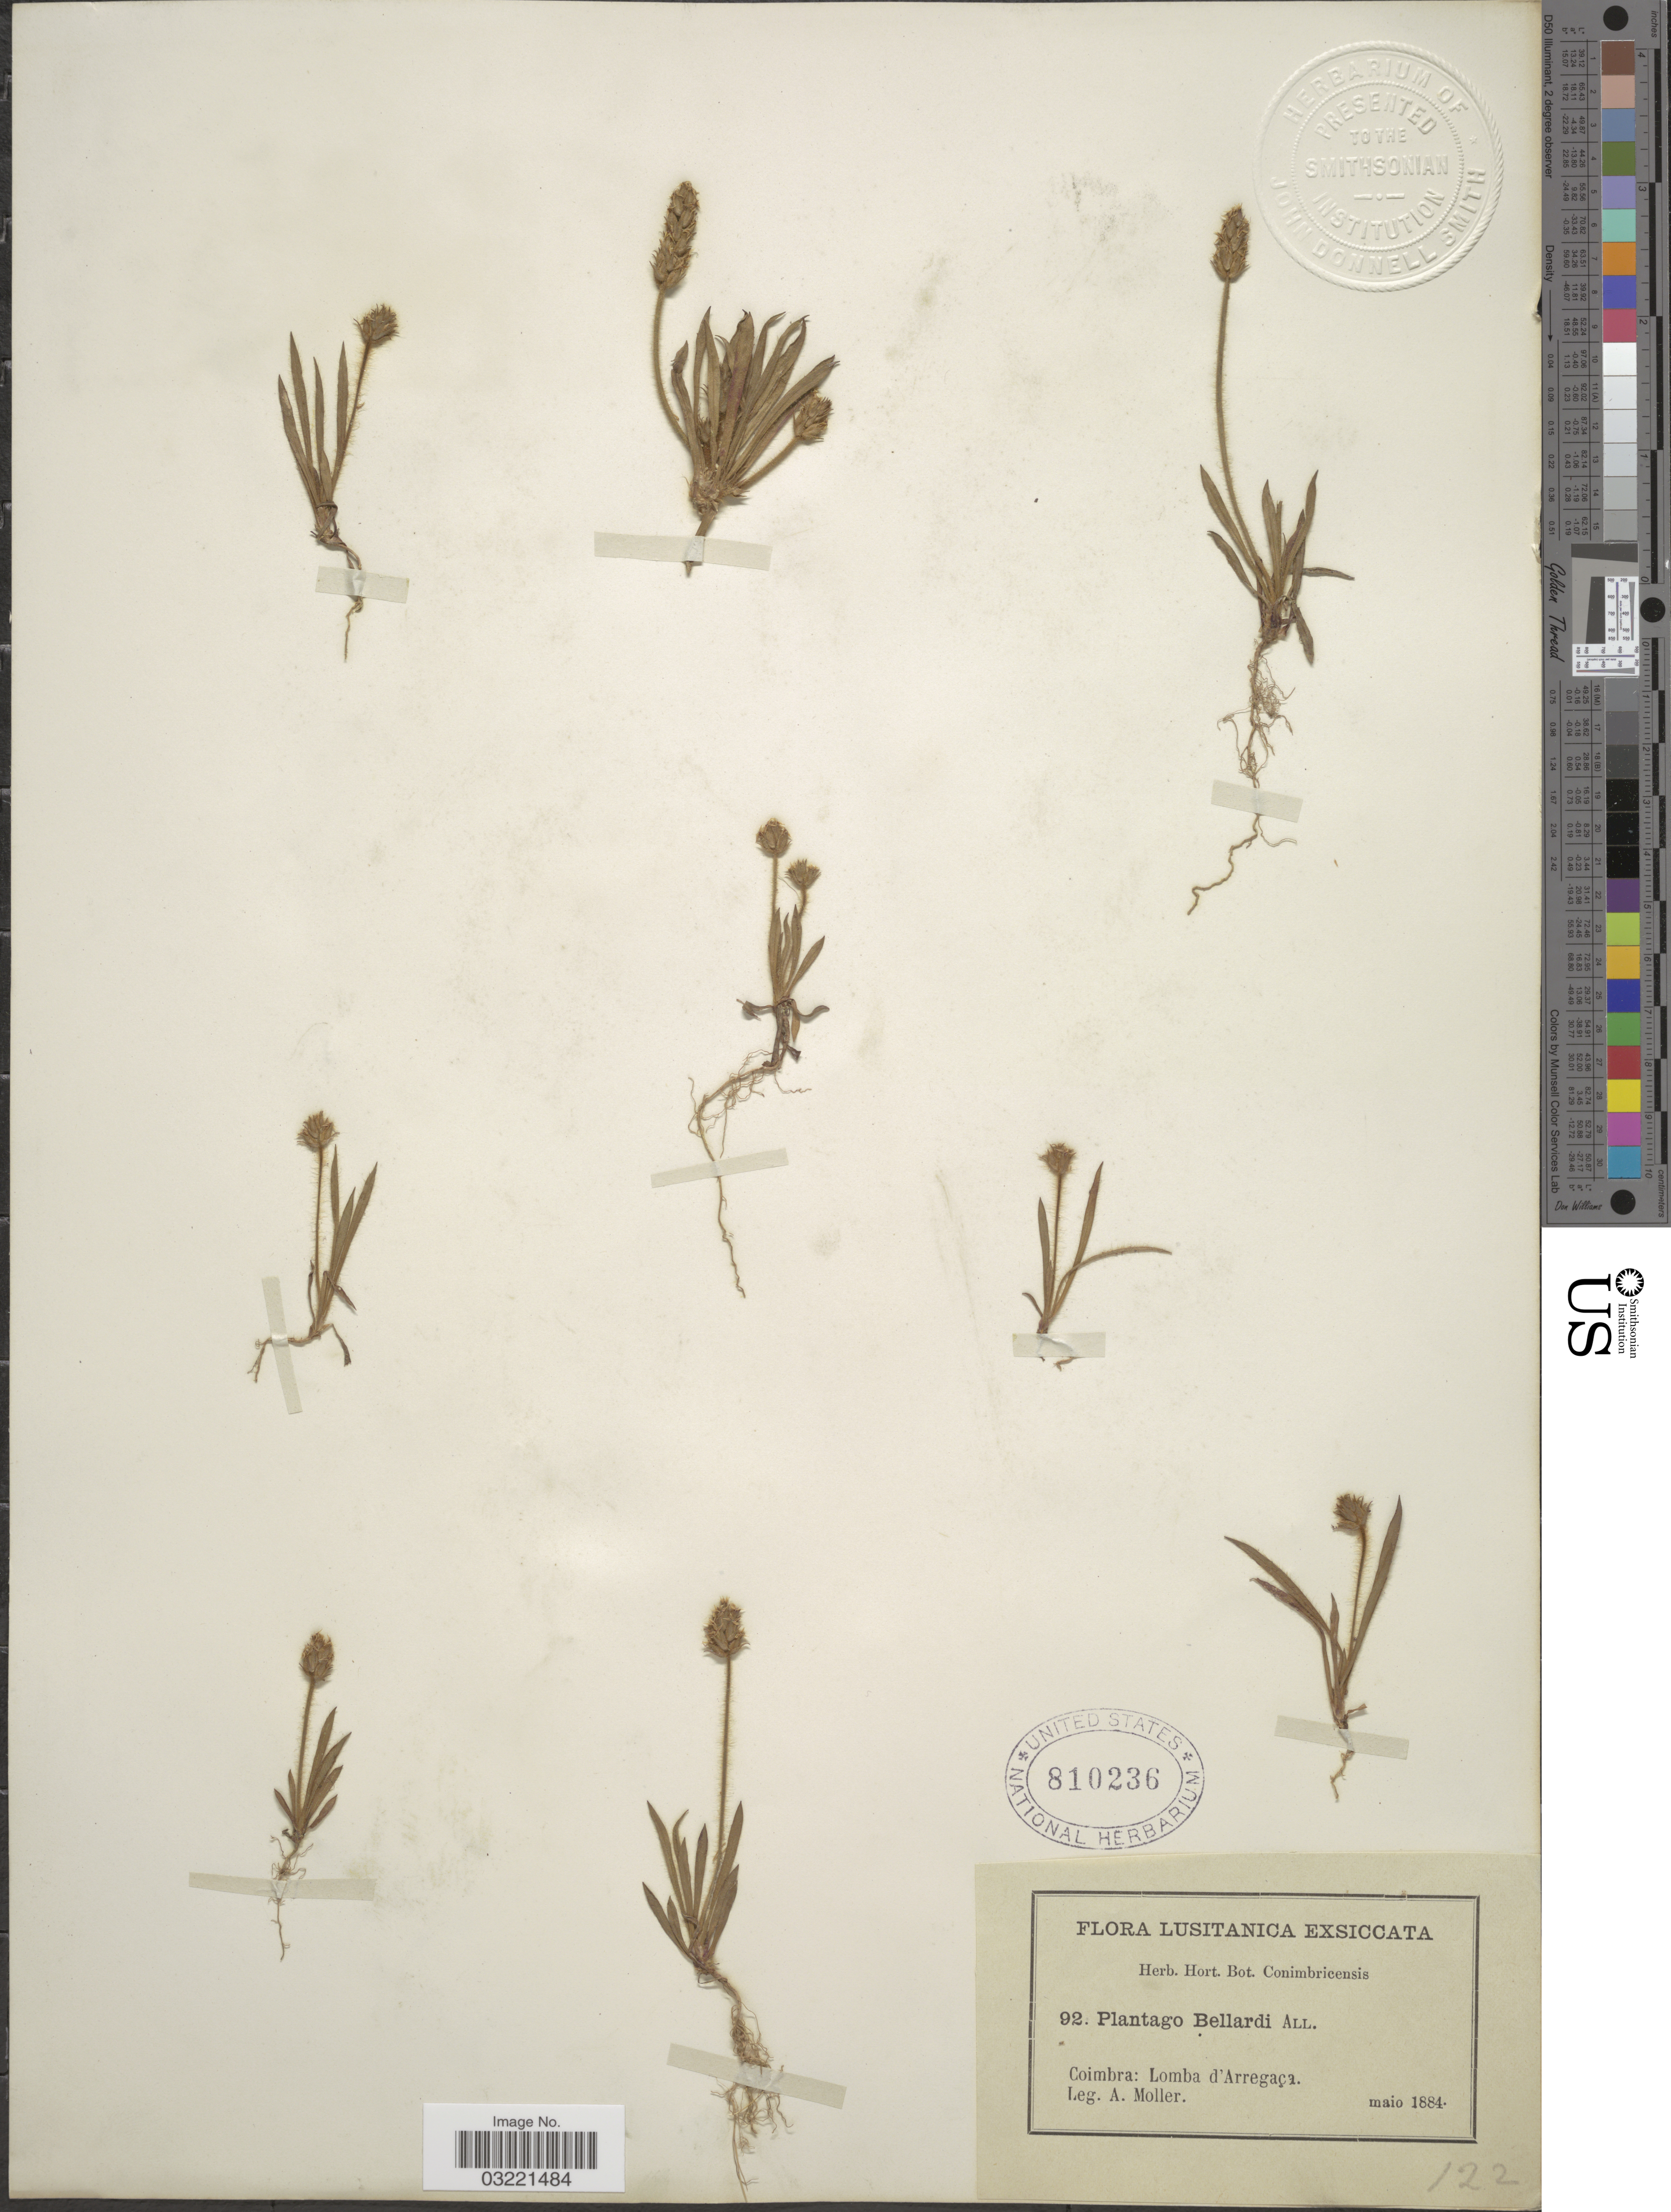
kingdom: Plantae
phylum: Tracheophyta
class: Magnoliopsida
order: Lamiales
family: Plantaginaceae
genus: Plantago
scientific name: Plantago bellardi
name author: All.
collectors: A. Moller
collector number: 92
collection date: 1884-05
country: Portugal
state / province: Coimbra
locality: Lusitanica Exsiccata, Lomba d'Arregaça.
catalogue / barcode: US 810236